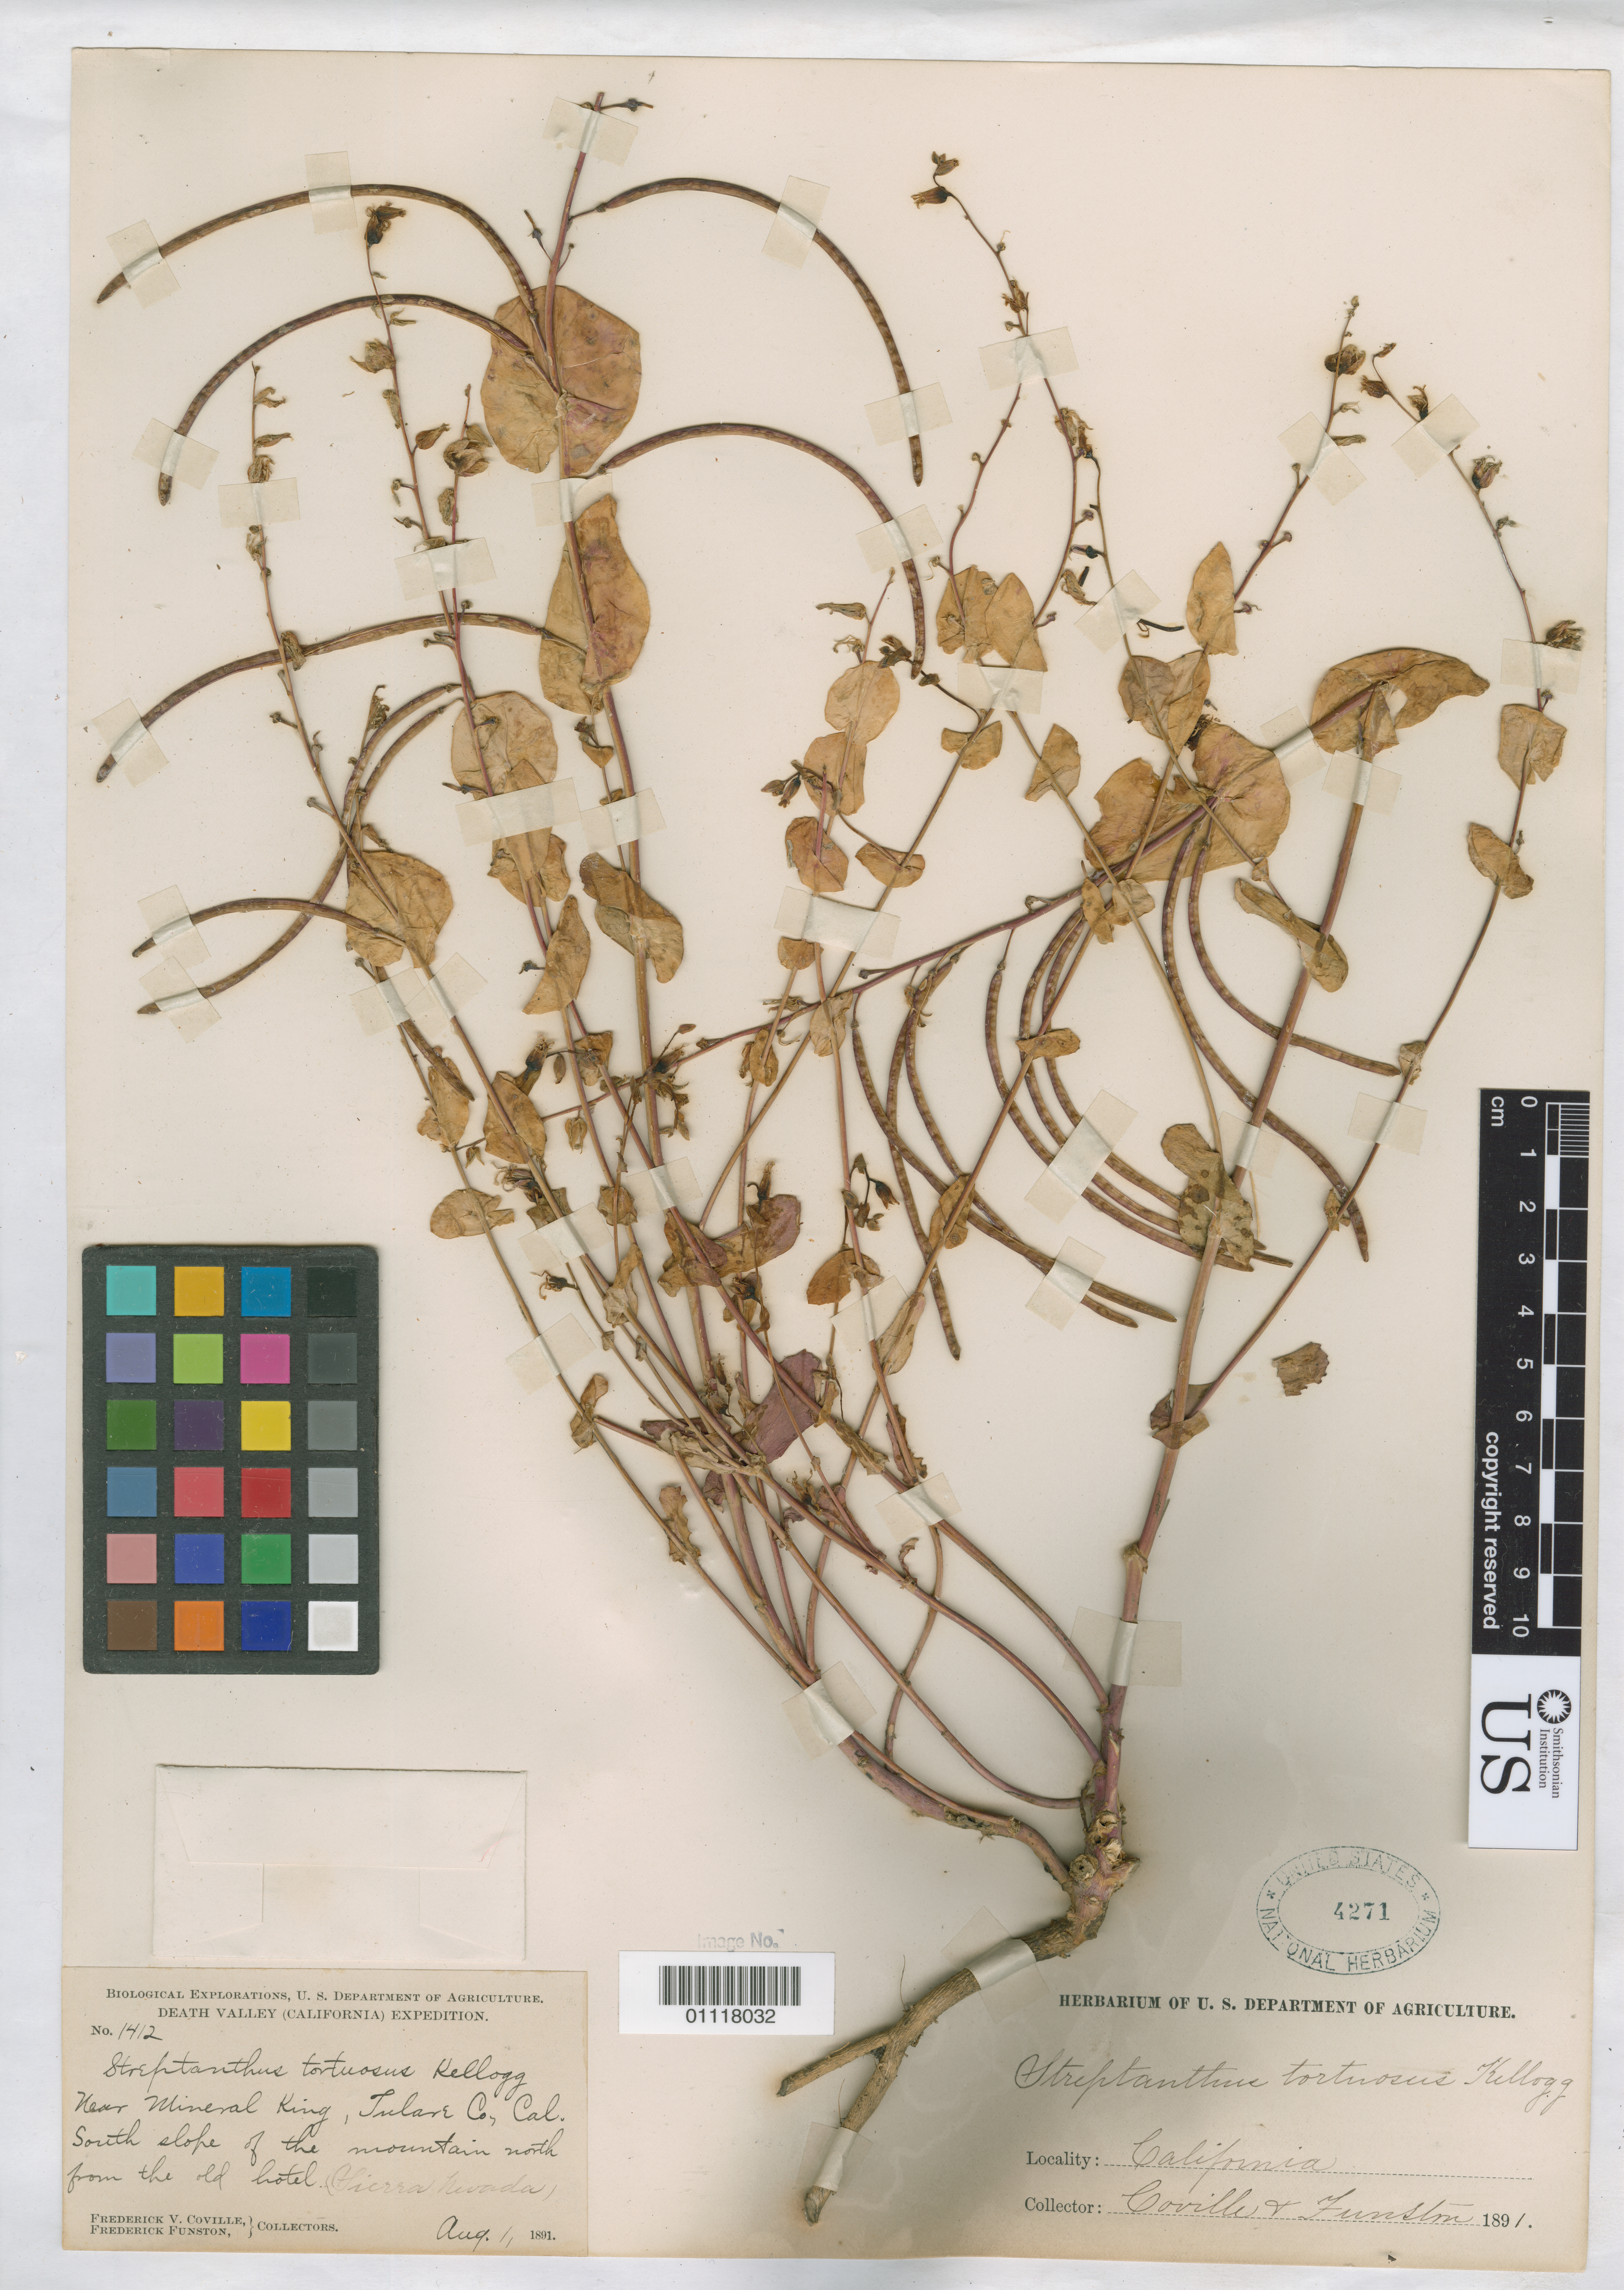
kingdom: Plantae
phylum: Tracheophyta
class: Magnoliopsida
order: Brassicales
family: Brassicaceae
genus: Streptanthus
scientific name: Streptanthus tortuosus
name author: Kellogg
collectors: F. V. Coville & F. Funston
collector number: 1412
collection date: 1891-08-01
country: United States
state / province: California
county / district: Tulare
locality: Near Mineral King, South slope of the mountain north from the old hotel ( Sierra Nevada).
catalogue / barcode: US 4271